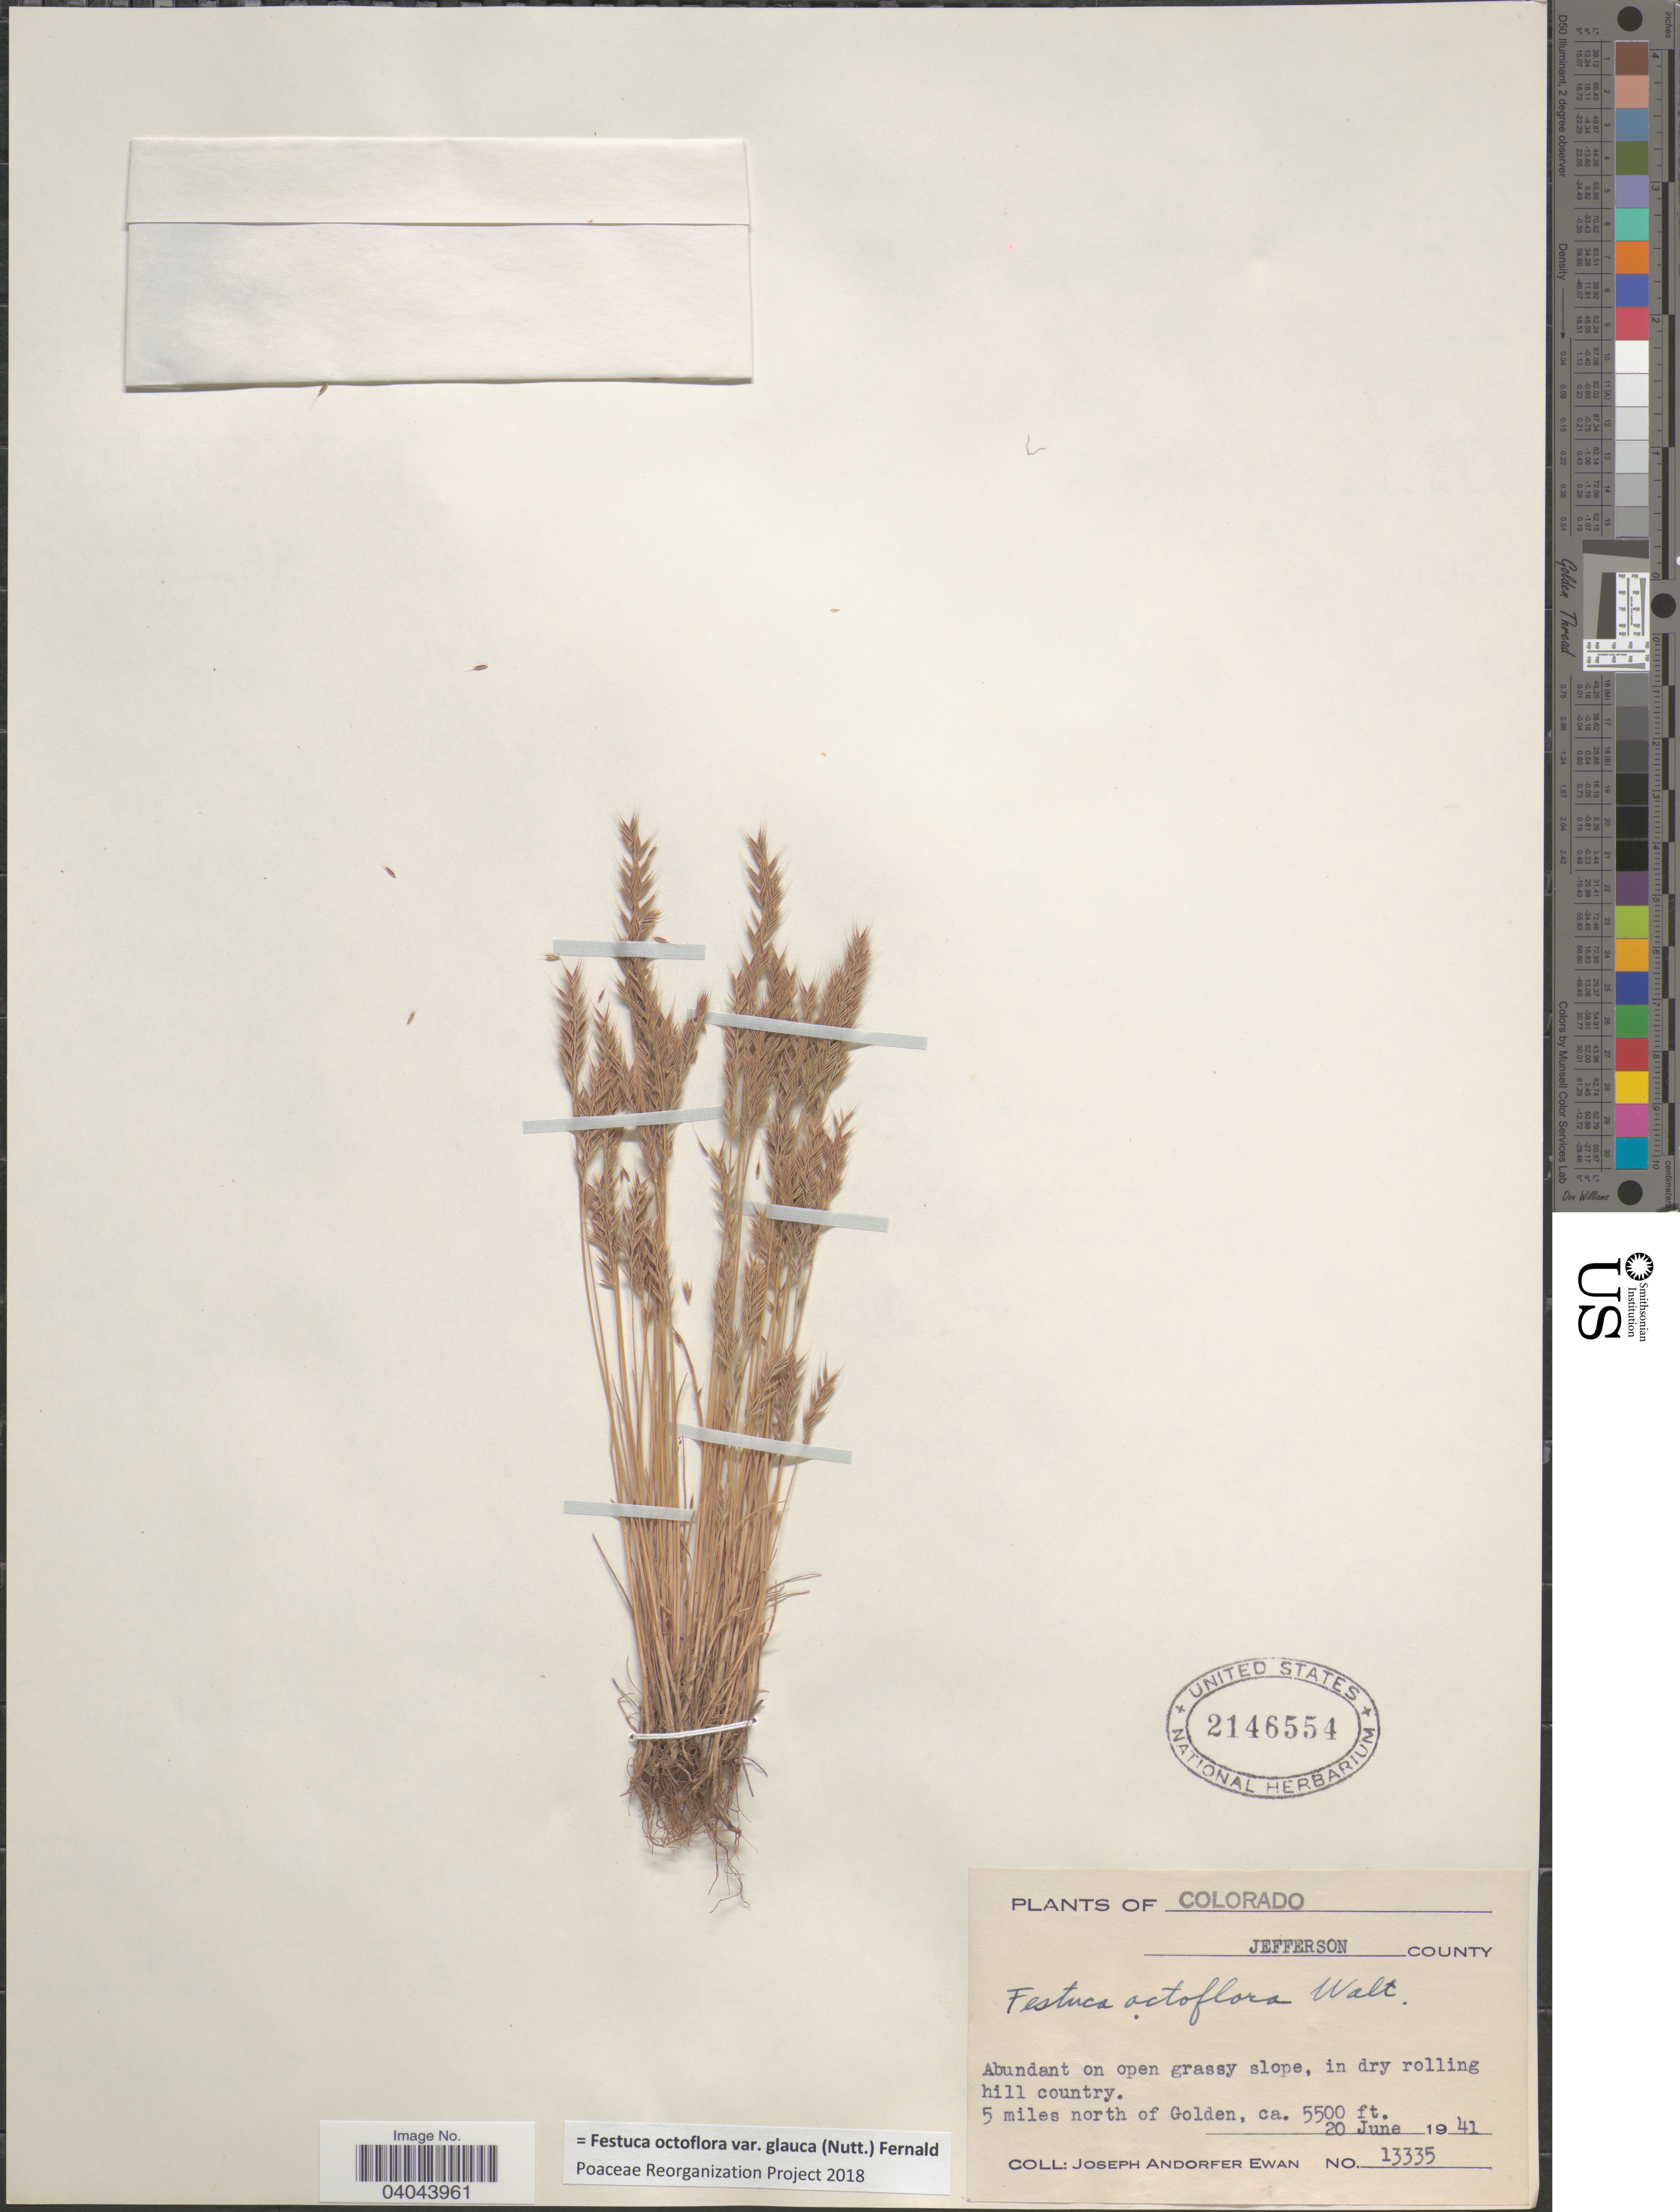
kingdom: Plantae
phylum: Tracheophyta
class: Liliopsida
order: Poales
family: Poaceae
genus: Festuca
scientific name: Festuca octoflora var. glauca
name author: (Nutt.) Fernald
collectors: J. A. Ewan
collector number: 13335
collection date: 1941-06-20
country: United States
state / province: Colorado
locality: Jefferson County. 5 miles north of Golden.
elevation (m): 1676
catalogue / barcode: US 2146554